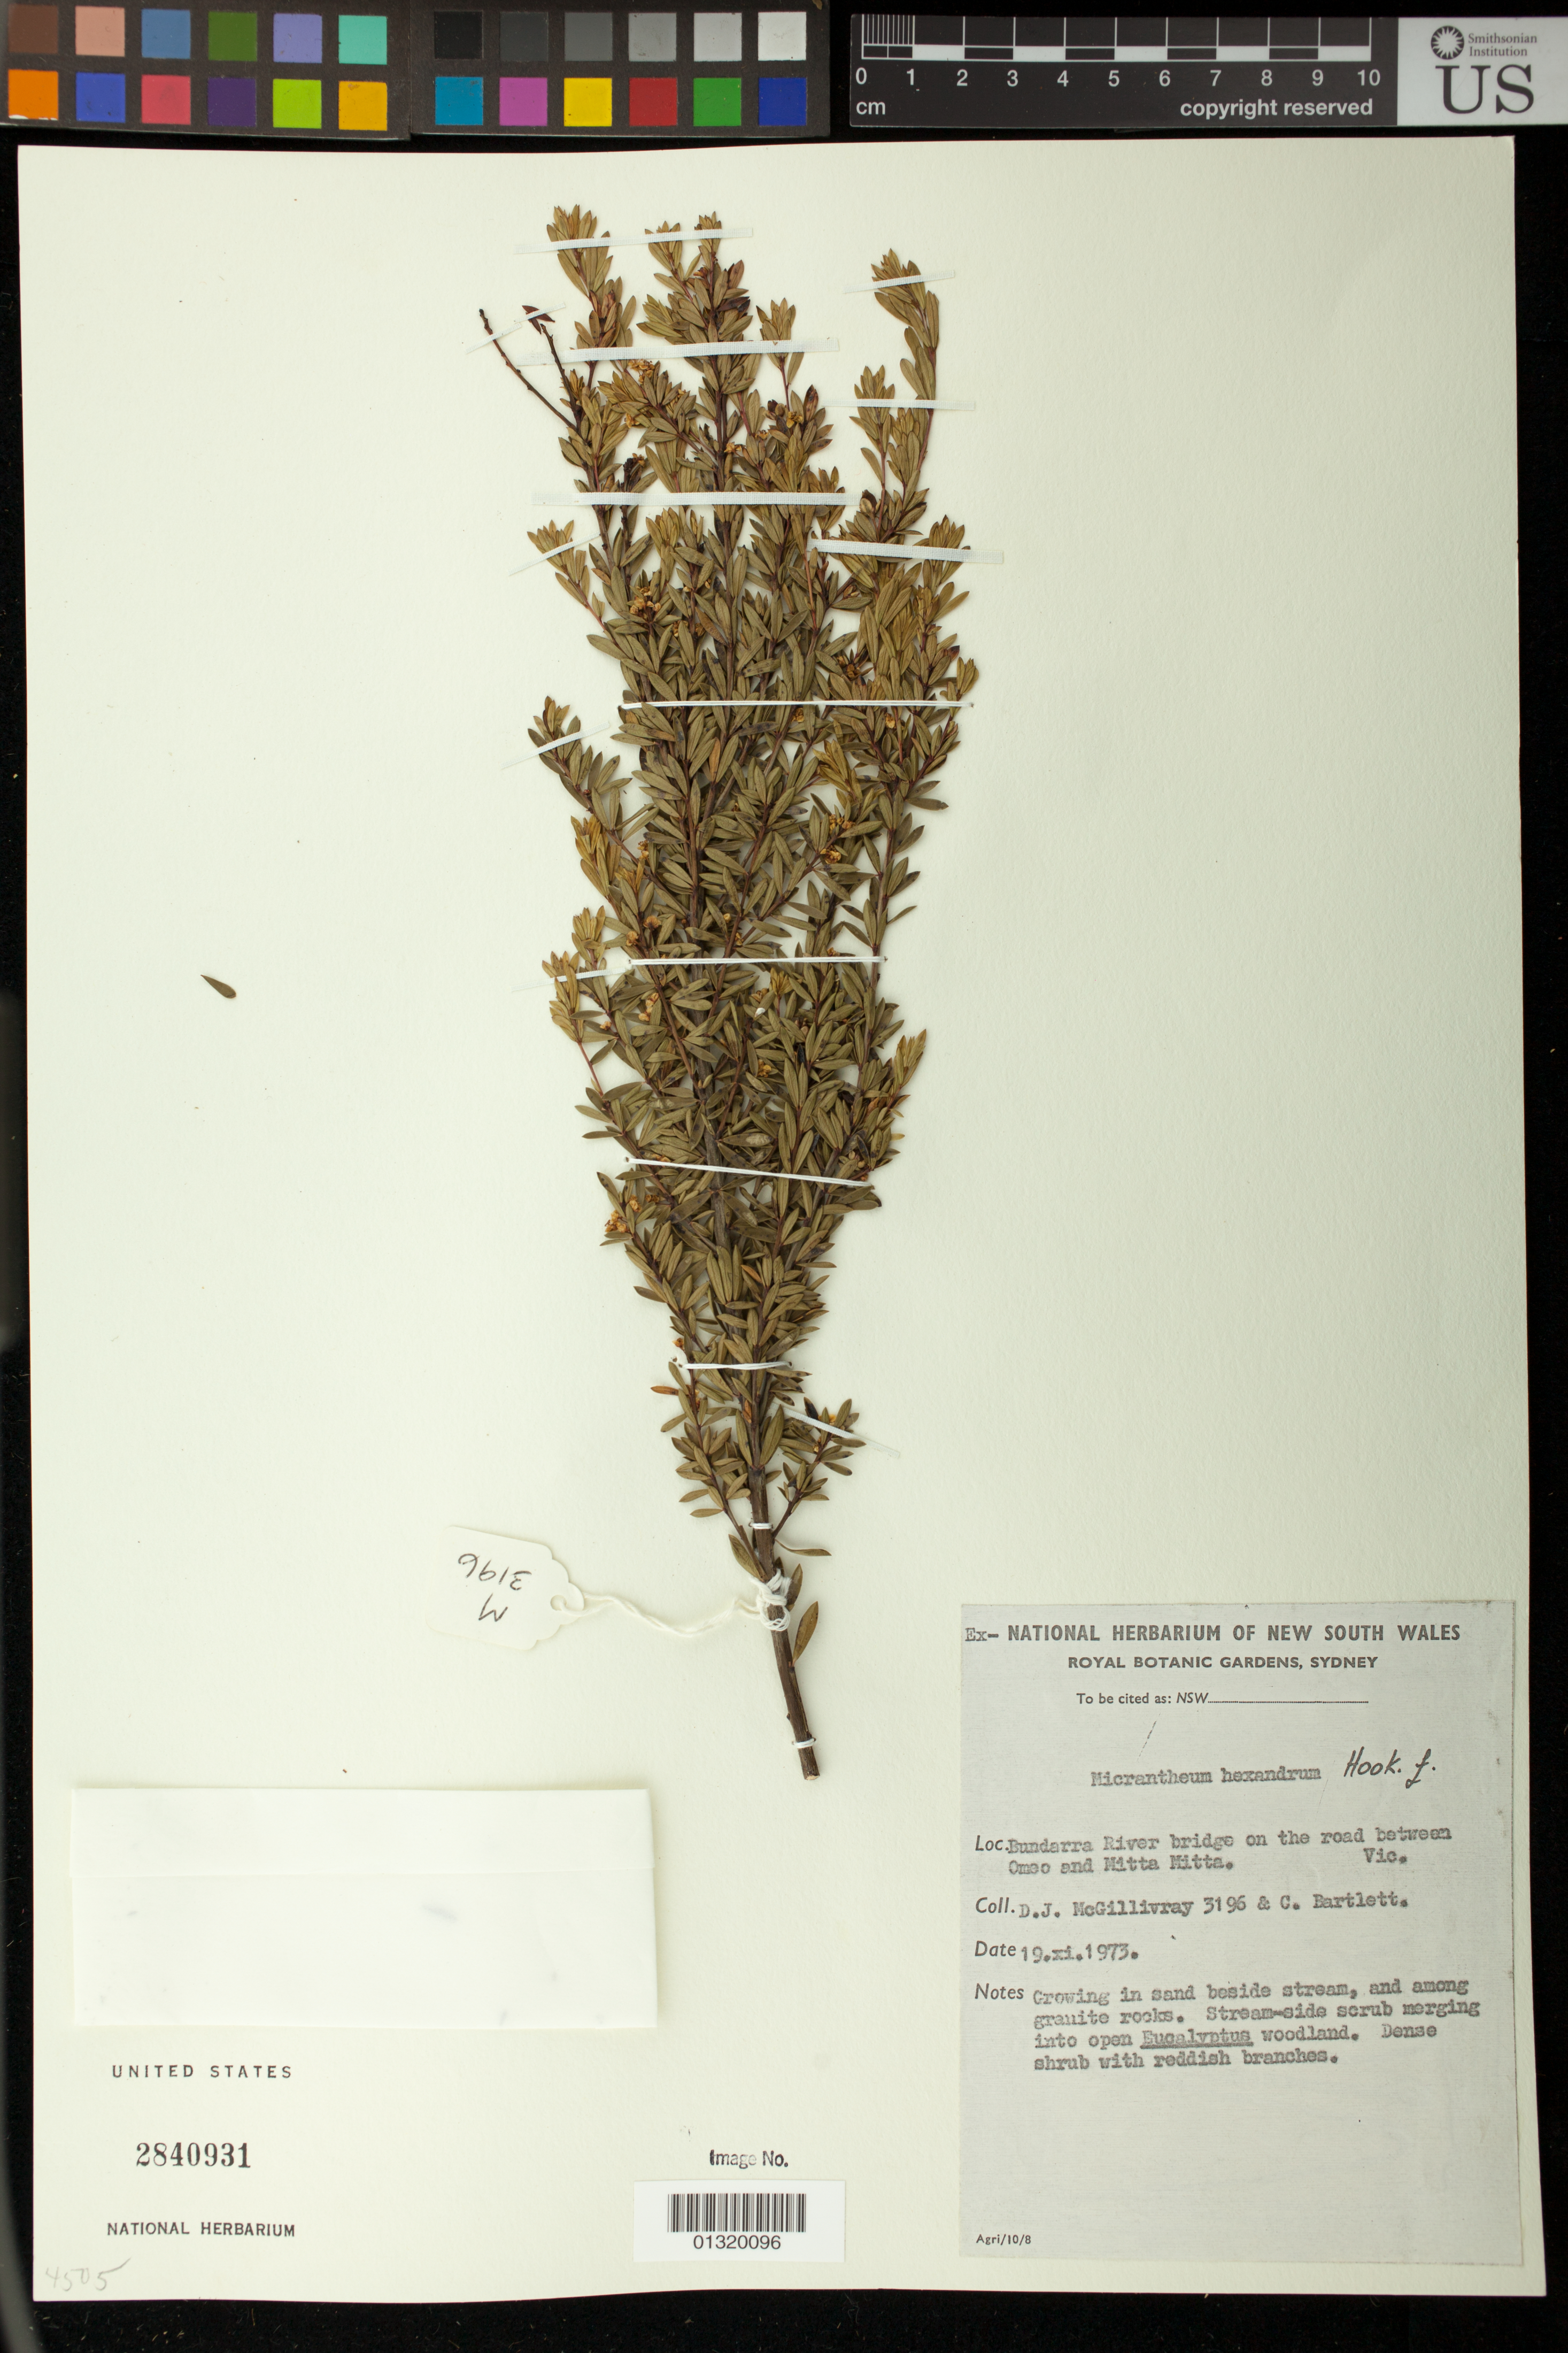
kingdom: Plantae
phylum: Tracheophyta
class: Magnoliopsida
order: Malpighiales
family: Picrodendraceae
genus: Micrantheum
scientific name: Micrantheum hexandrum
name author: Hook. f.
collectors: D. J. McGillivray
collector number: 3196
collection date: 1973-11-19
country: Australia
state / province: Victoria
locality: Bundarra River bridge on the road between Omeo and Mitta Mitta. Vic.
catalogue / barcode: US 2840931